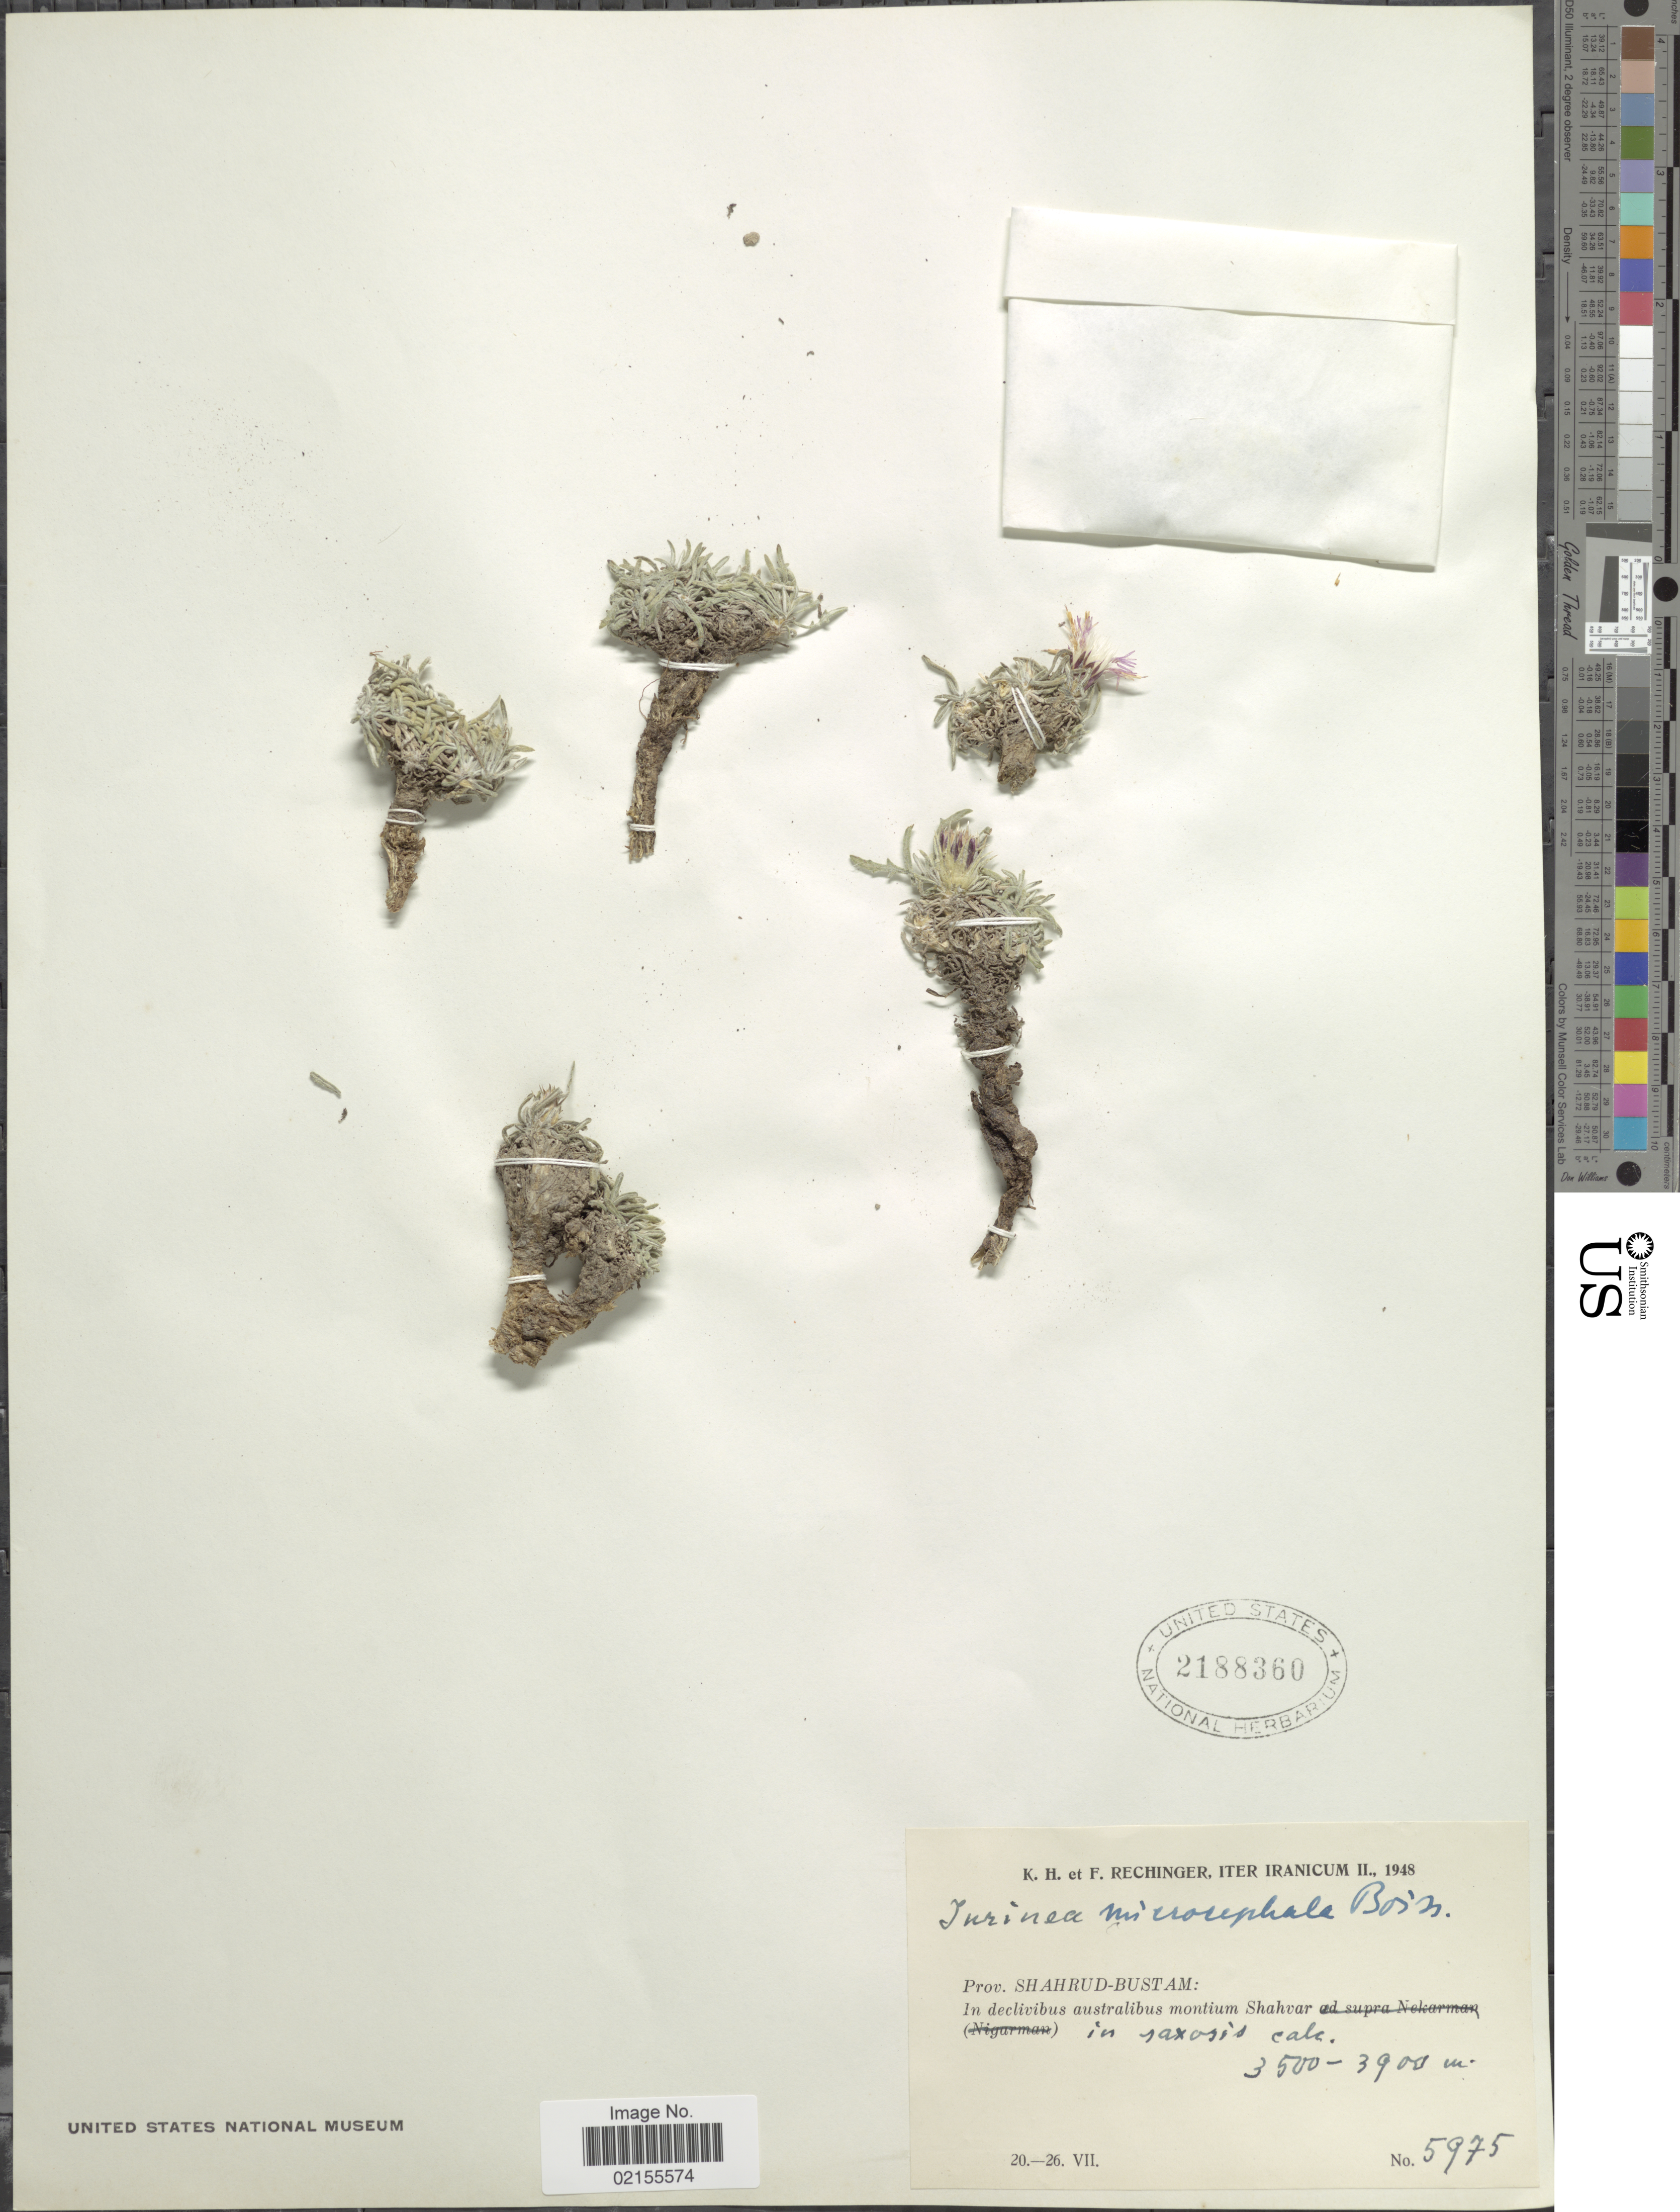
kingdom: Plantae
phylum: Tracheophyta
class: Magnoliopsida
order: Asterales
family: Asteraceae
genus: Jurinea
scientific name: Jurinea microcephala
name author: Boiss.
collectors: K. H. Rechinger & F. Rechinger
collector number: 5975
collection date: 1948-07-20/1948-07-26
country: Iran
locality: Prov. Shahrud-Bustam, In declivibus australibus montium Shahvar in saxosis calc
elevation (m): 3500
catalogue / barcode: US 2188360